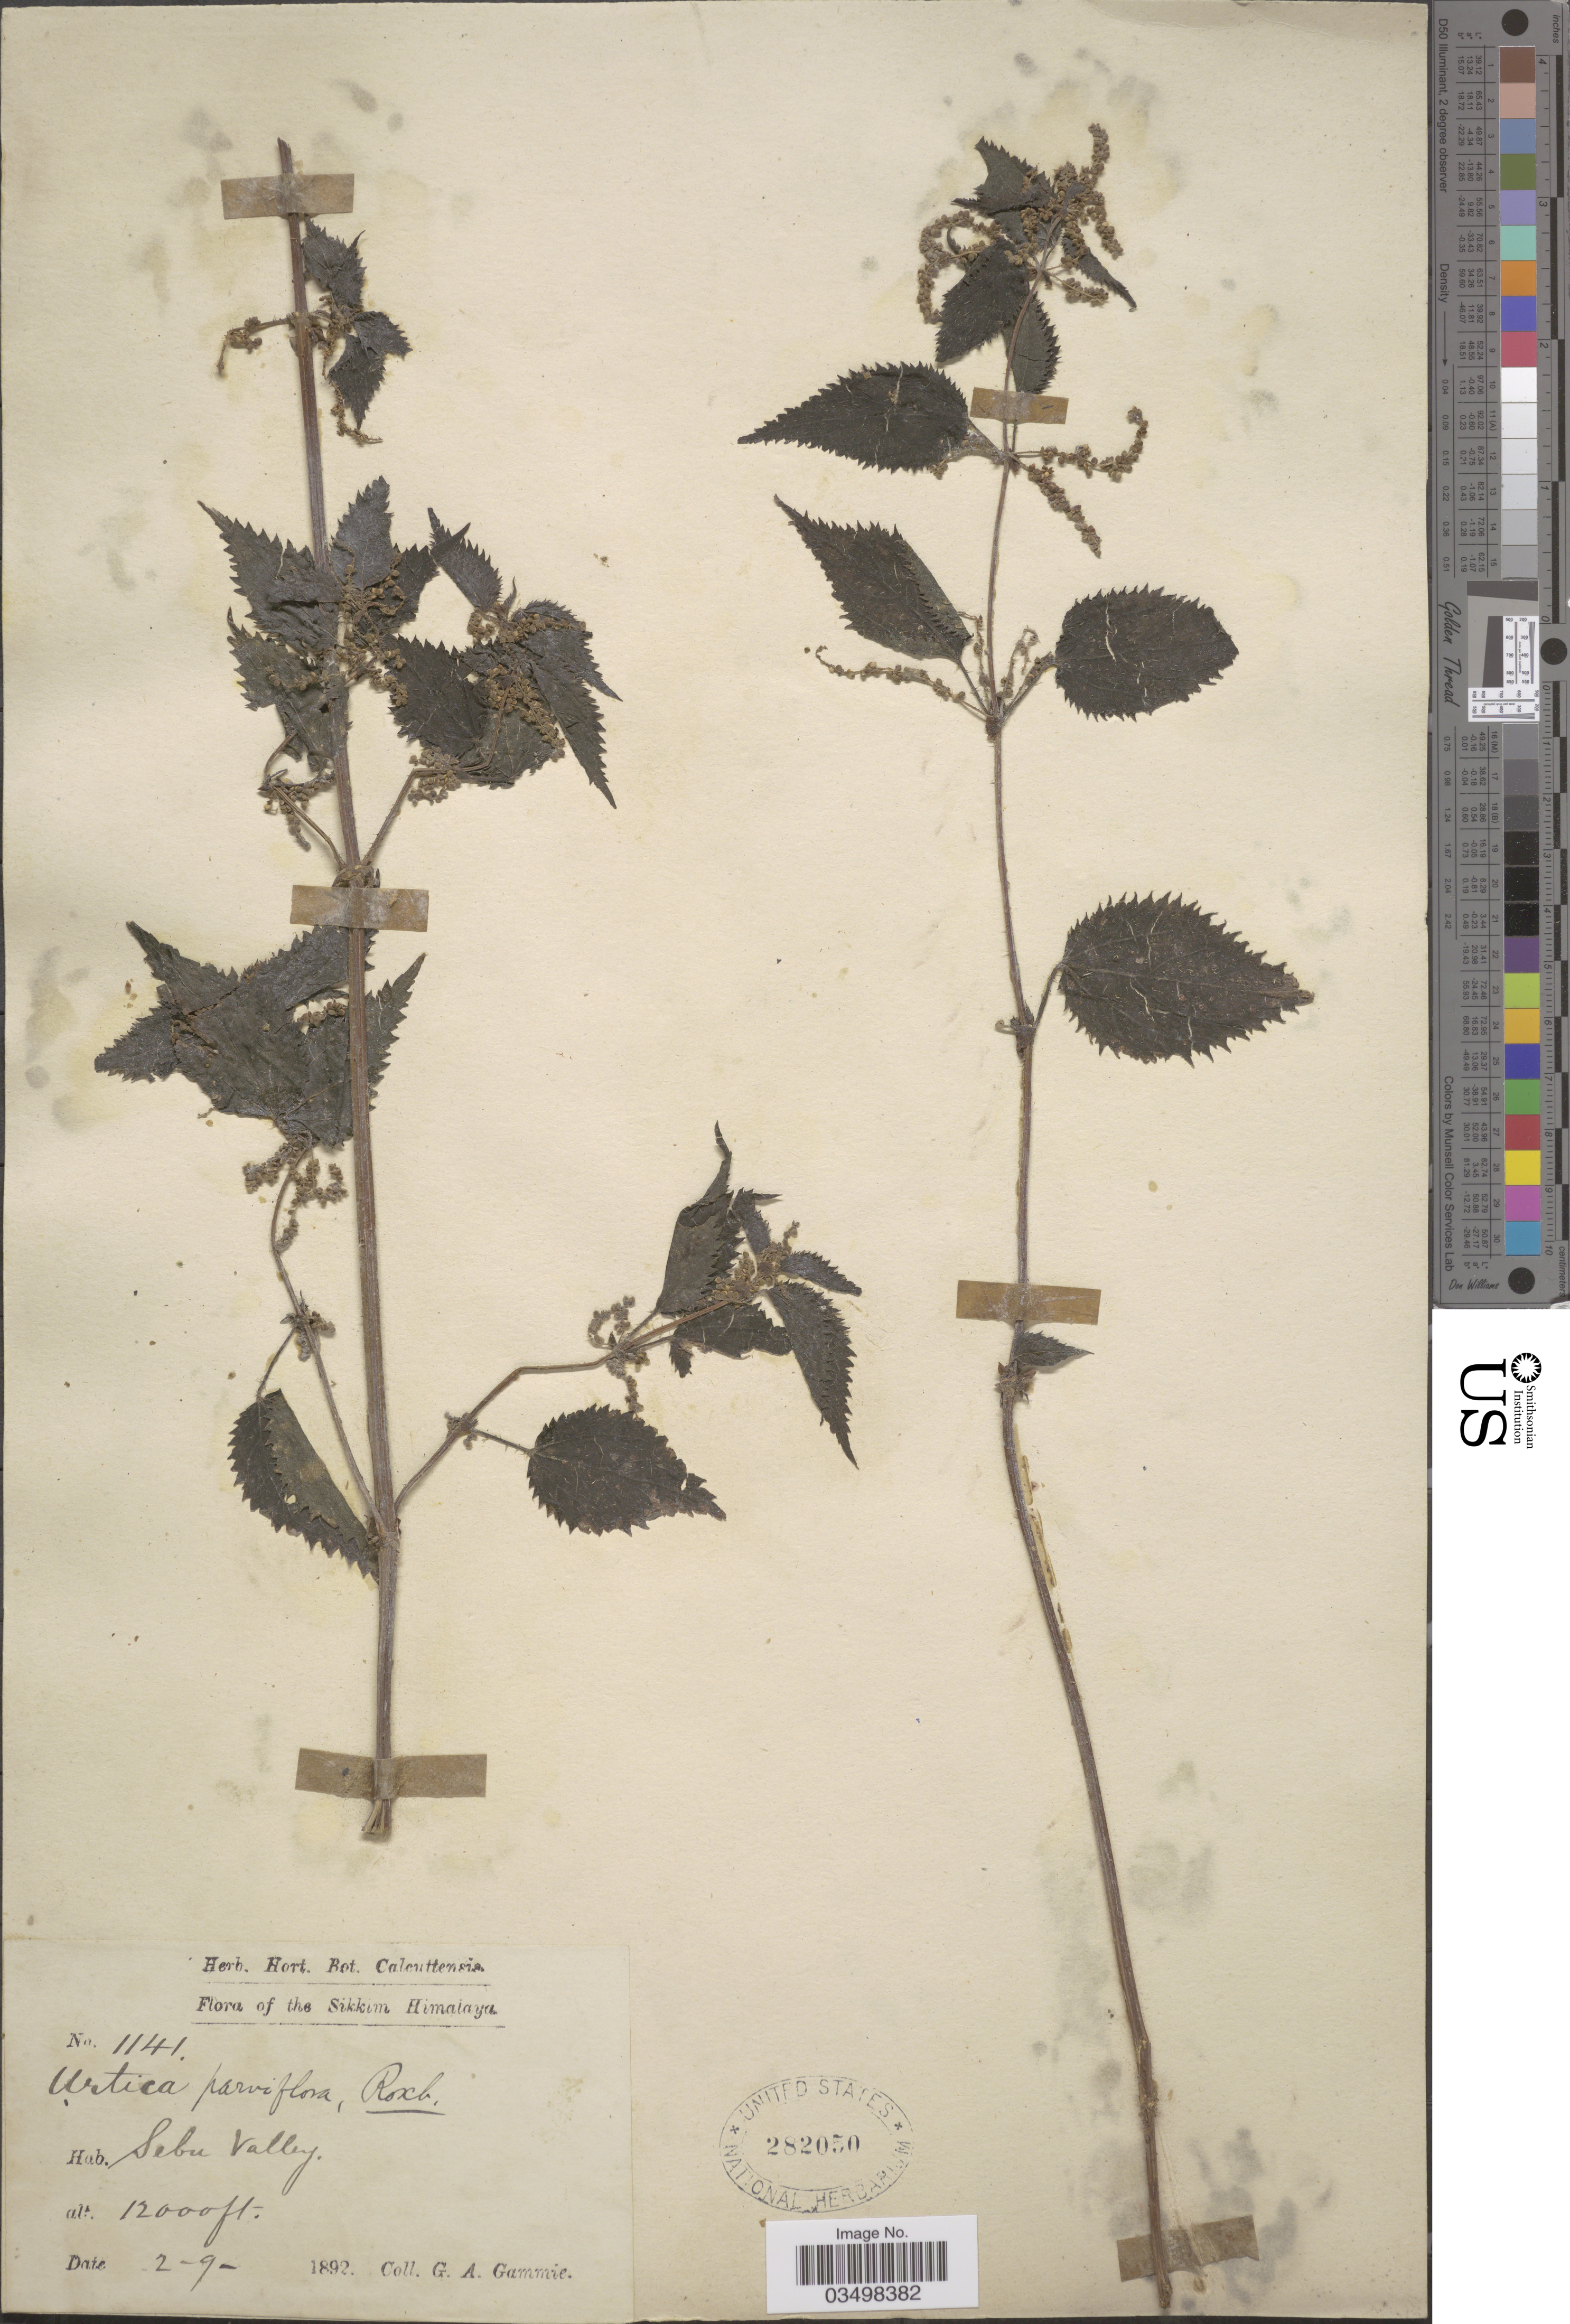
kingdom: Plantae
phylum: Tracheophyta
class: Magnoliopsida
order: Rosales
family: Urticaceae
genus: Urtica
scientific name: Urtica parviflora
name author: Roxb.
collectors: G. Gammie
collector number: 1141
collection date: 1892-09-02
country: India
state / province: Sikkim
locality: Sikkim Himalaya. Sebu Valley.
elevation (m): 3658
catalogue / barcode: US 282050